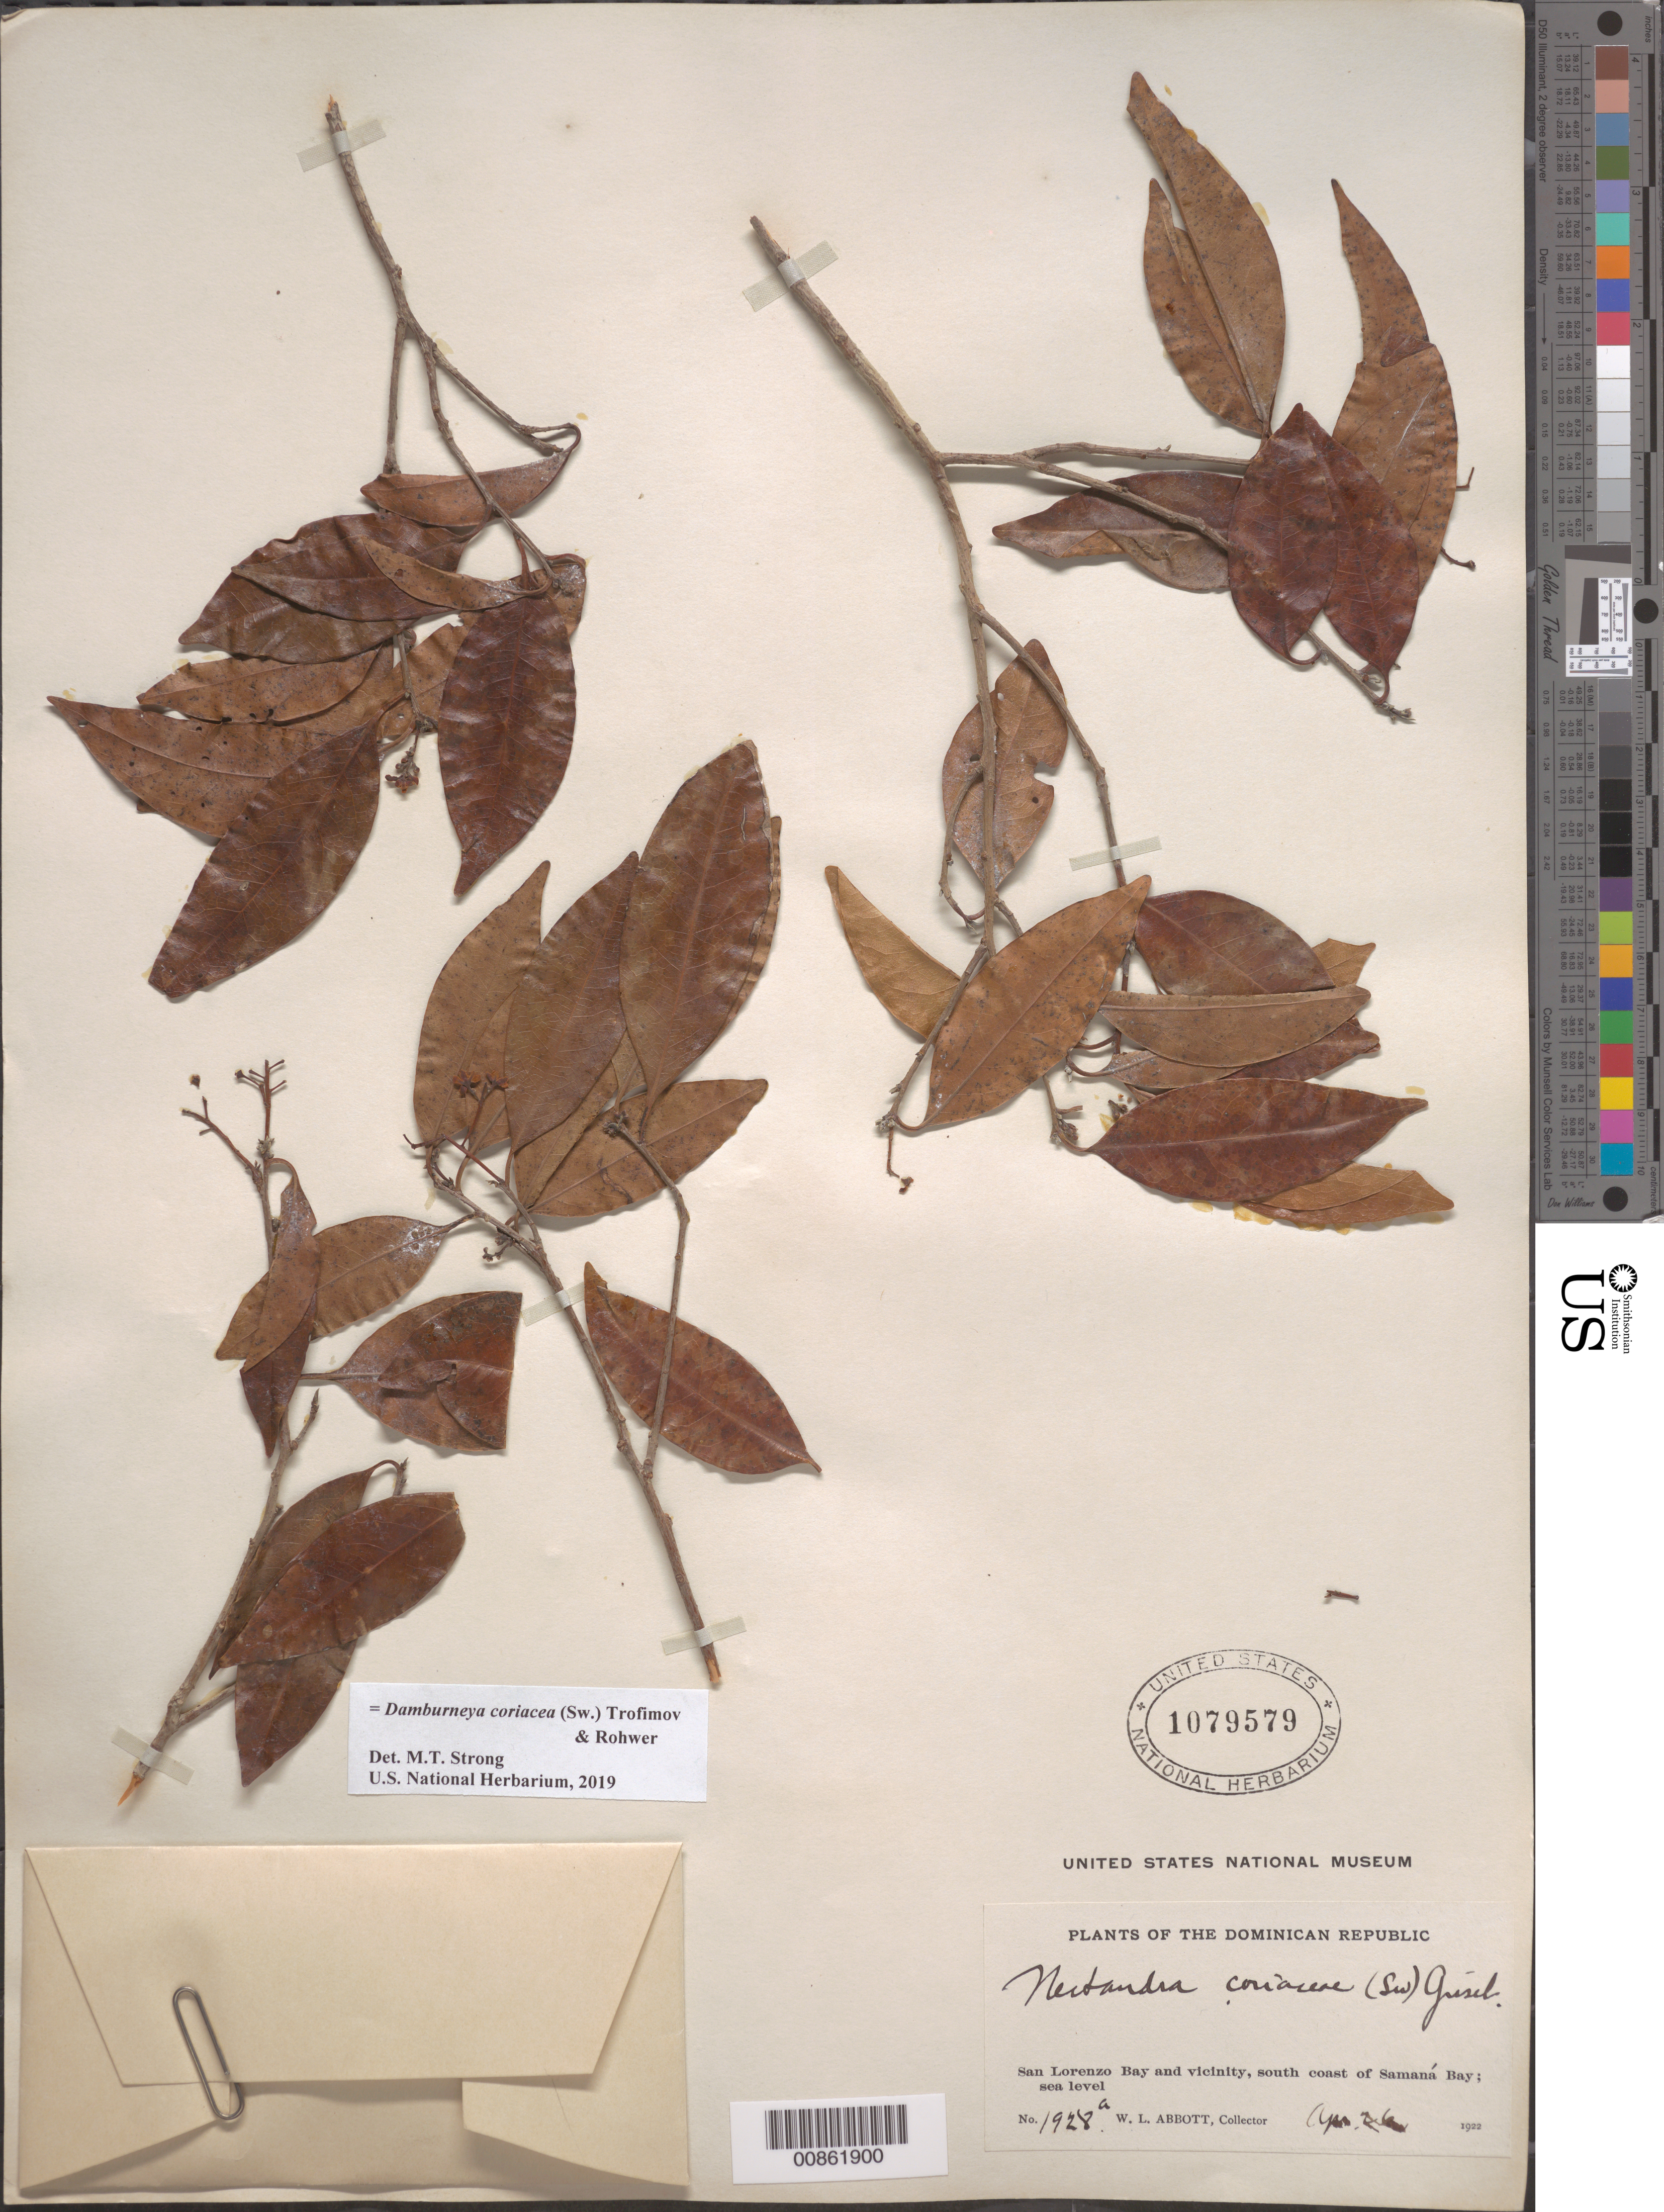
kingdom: Plantae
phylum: Tracheophyta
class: Magnoliopsida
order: Laurales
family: Lauraceae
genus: Damburneya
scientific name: Damburneya coriacea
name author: (Sw.) Trofimov & Rohwer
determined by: Strong, M. T., (US), Smithsonian Institution - National Museum of Natural History (UNITED STATES)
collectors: W. L. Abbott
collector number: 1928a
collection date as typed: Apr 1922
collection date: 1922-04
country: Dominican Republic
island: Hispaniola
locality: San Lorenzo Bay and vicinity, south coast of Samaná Bay.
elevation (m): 0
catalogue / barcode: US 1079579